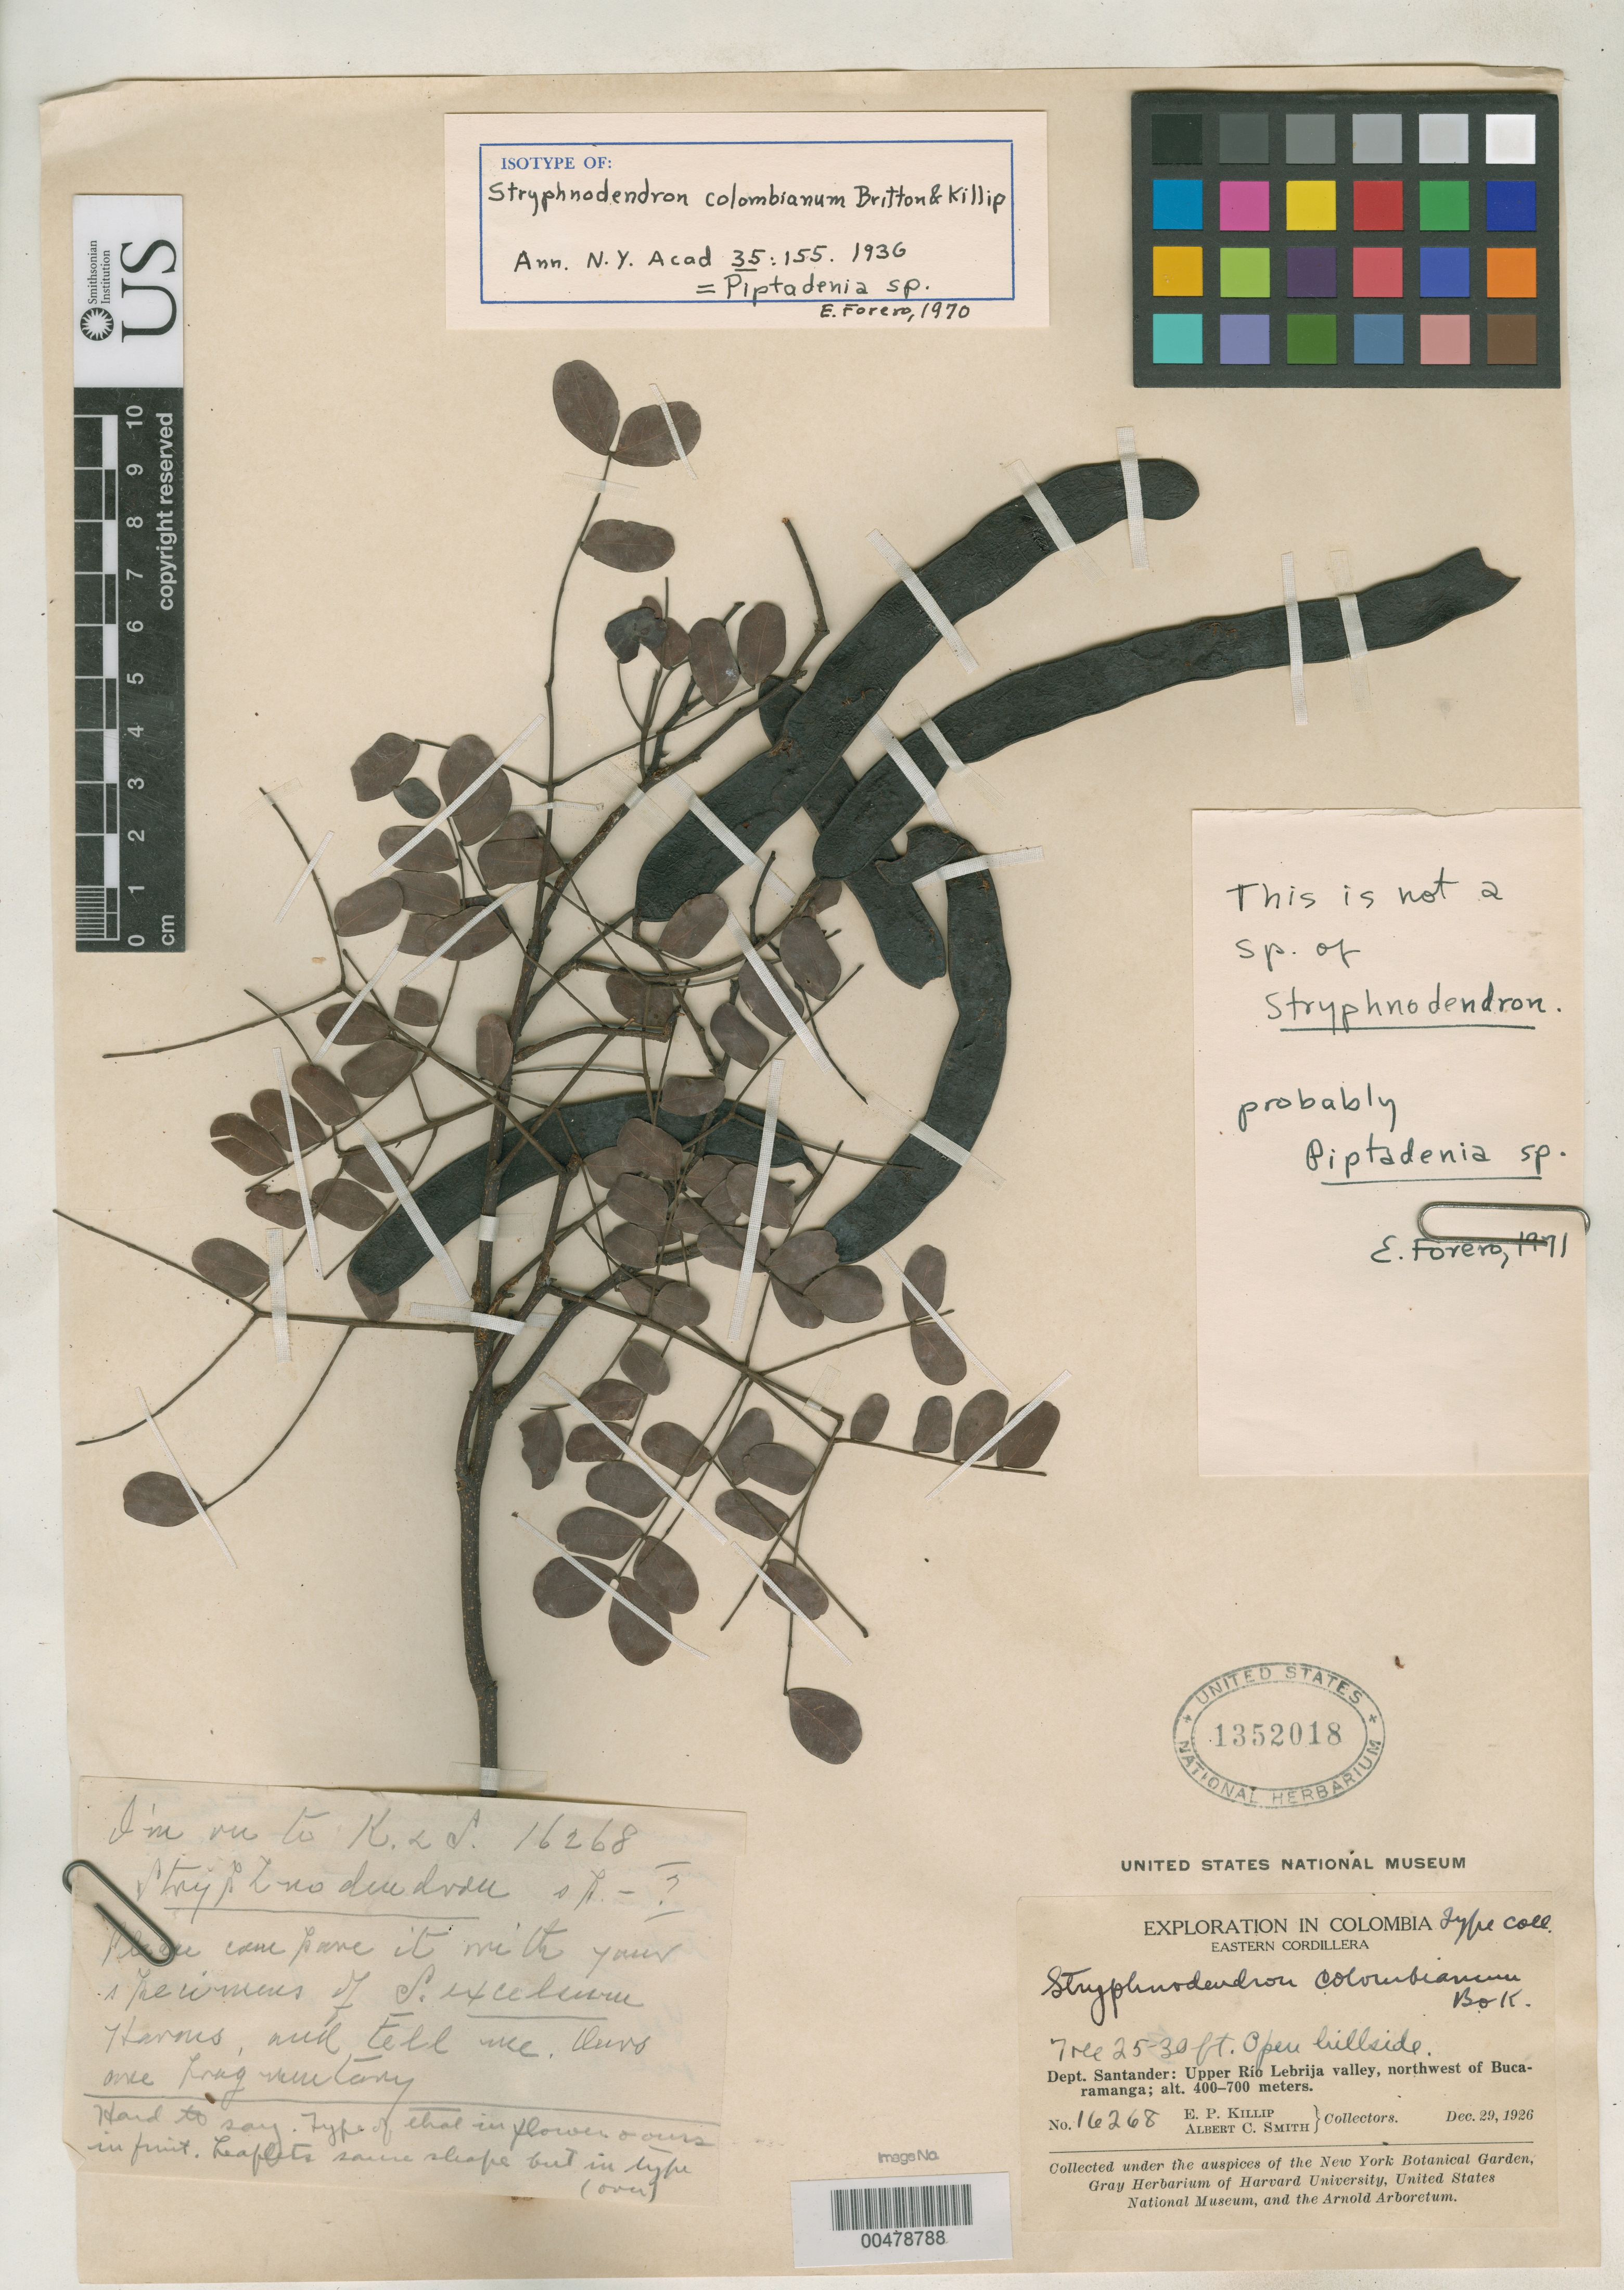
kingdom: Plantae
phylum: Tracheophyta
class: Magnoliopsida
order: Fabales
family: Fabaceae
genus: Stryphnodendron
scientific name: Stryphnodendron colombianum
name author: Britton & Killip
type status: Isotype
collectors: E. P. Killip & A. C. Smith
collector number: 16268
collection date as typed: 29 Dec 1926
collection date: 1926-12-29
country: Colombia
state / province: Santander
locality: Upper Rio Lebrija Valley, NW of Bucaramanga.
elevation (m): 400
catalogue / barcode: US 1352018